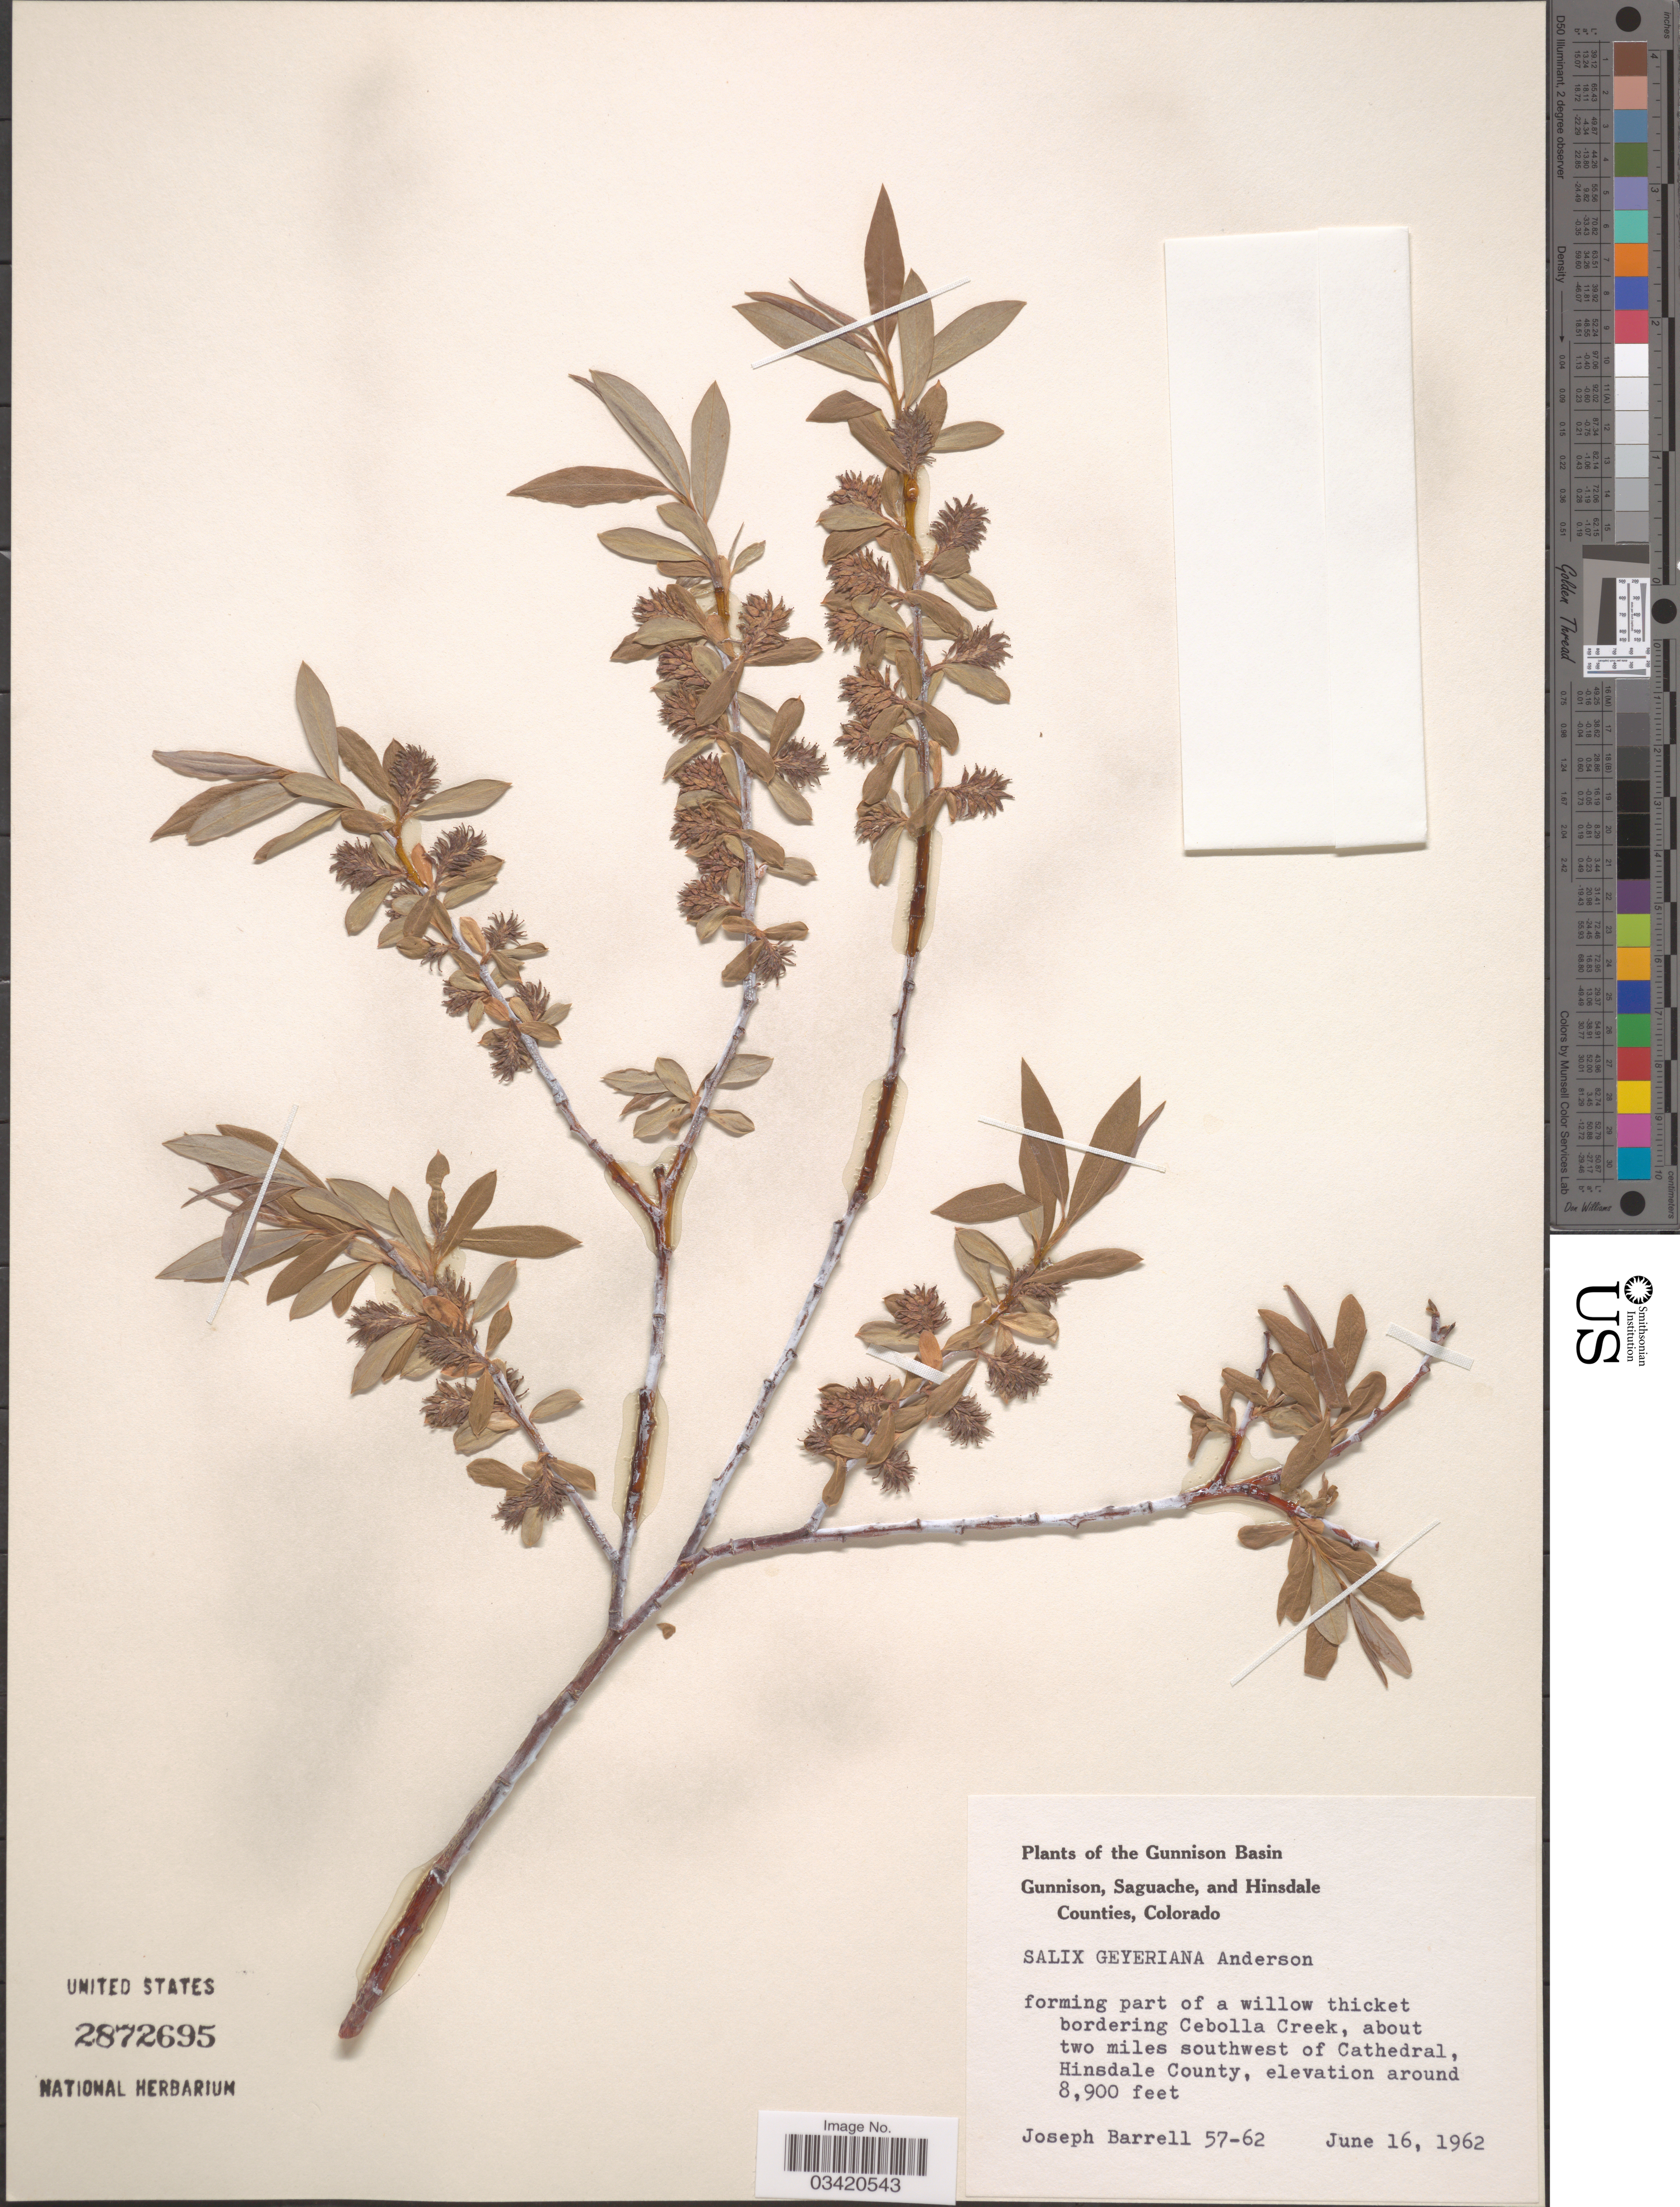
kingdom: Plantae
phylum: Tracheophyta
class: Magnoliopsida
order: Malpighiales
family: Salicaceae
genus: Salix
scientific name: Salix geyeriana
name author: Andersson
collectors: J. Barrell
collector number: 57-62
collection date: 1962-06-16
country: United States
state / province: Colorado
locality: The Gunnison Basin. Bordering Cebolla Creek, about two miles southwest of Cathedral, Hinsdale County.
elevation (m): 2713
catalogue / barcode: US 2872695